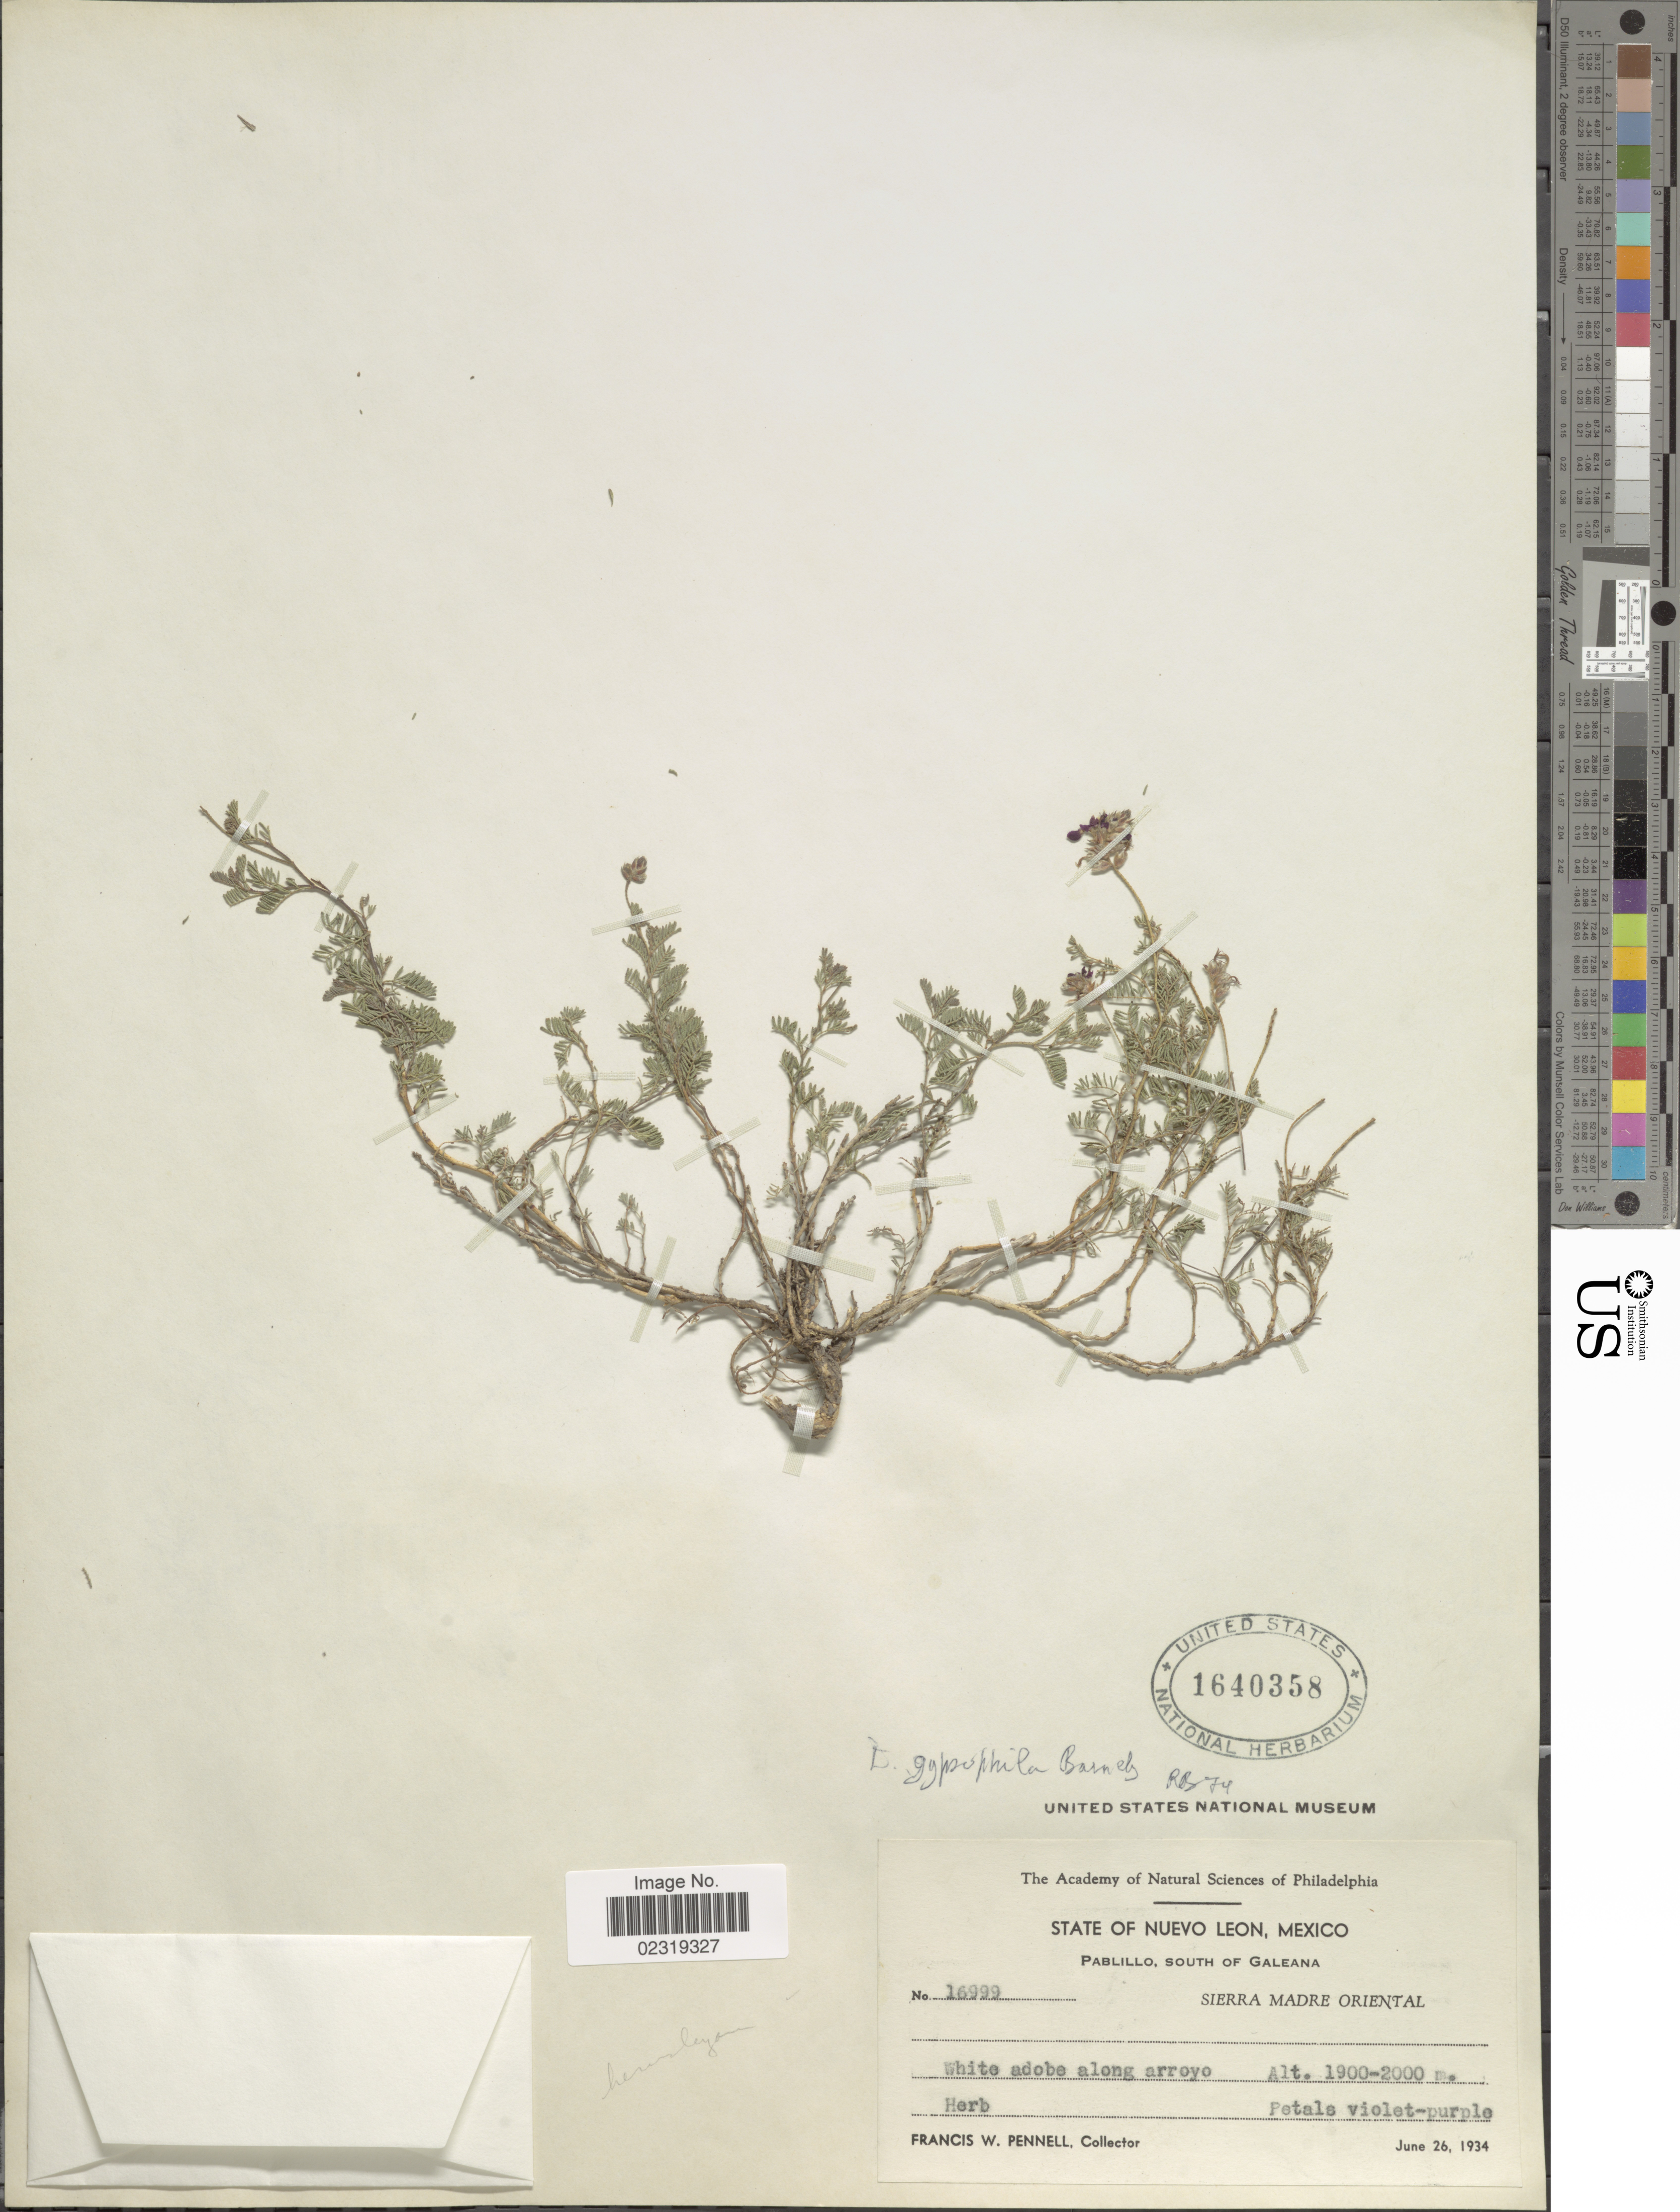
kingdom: Plantae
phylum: Tracheophyta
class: Magnoliopsida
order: Fabales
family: Fabaceae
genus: Dalea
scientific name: Dalea gypsophila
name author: Barneby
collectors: F. W. Pennell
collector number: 16999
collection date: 1934-06-26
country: Mexico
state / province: Nuevo León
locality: Pablillo, South of Galeana. Sierra Madre Oriental. White adobe along arroyo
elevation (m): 1900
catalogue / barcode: US 1640358